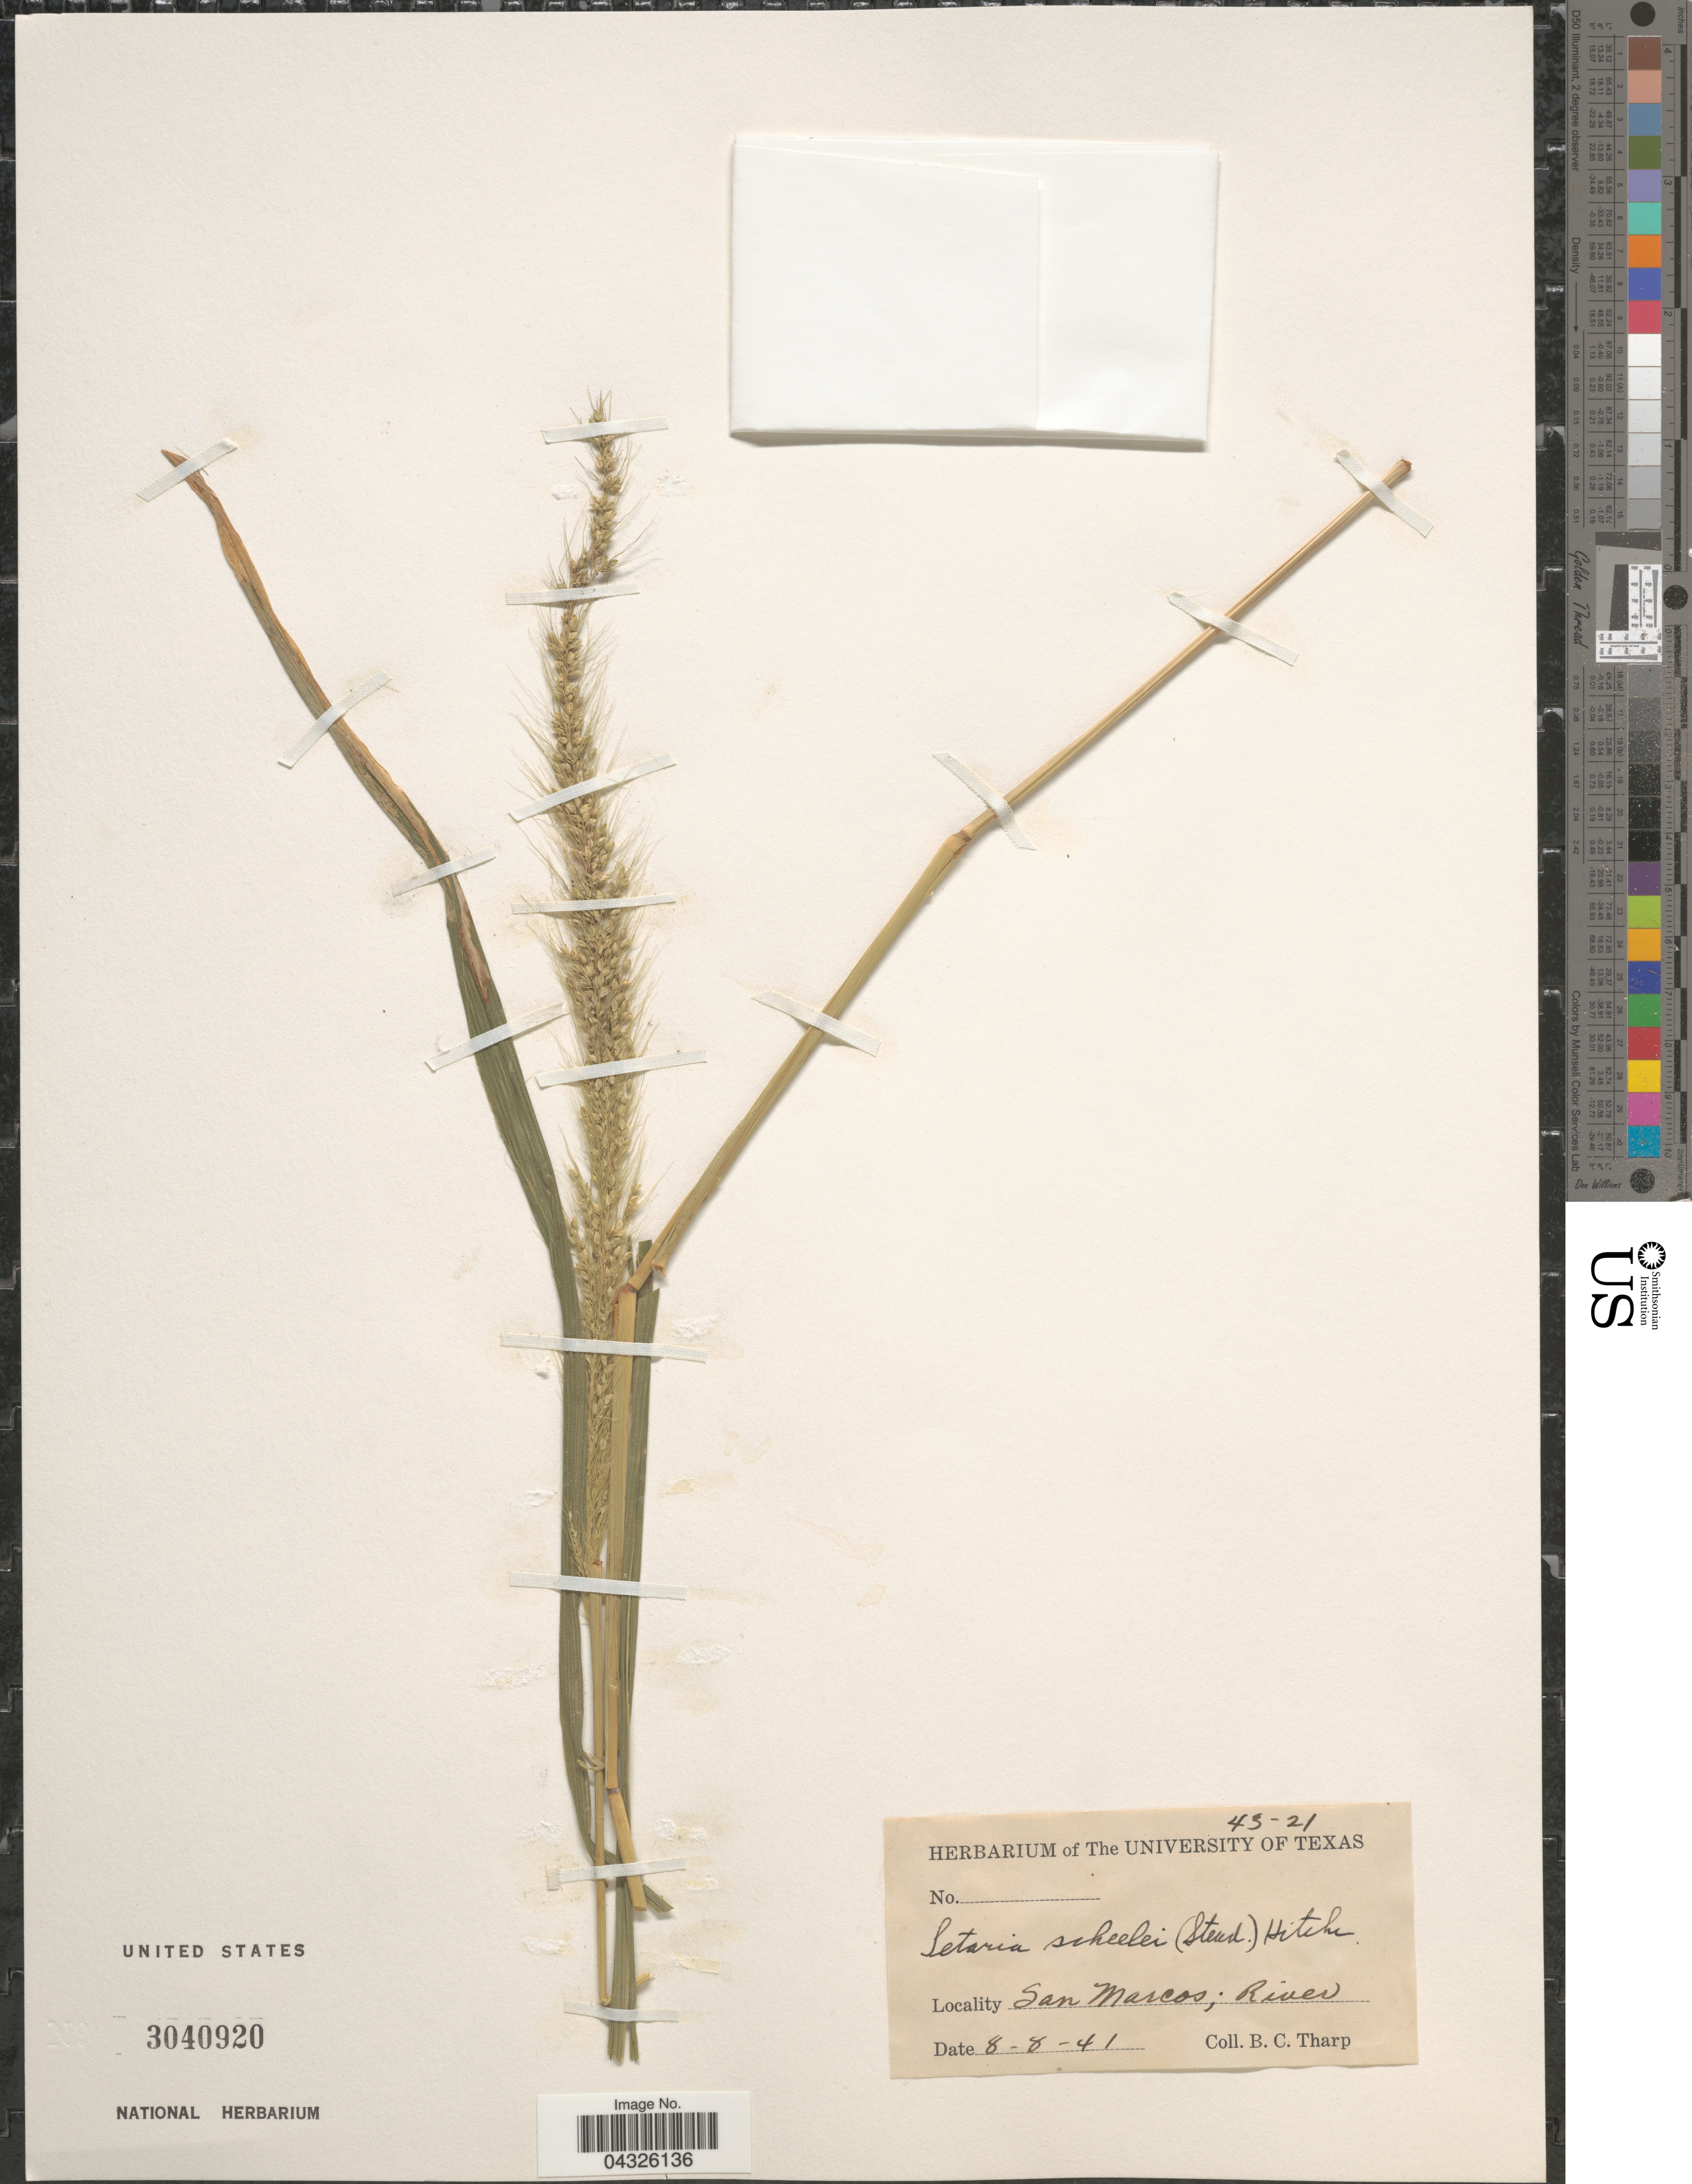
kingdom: Plantae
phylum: Tracheophyta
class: Liliopsida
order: Poales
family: Poaceae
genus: Setaria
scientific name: Setaria scheelei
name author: (Steud.) Hitchc.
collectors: B. C. Tharp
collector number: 43-21?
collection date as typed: Transcribed d/m/y: 8/8/41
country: United States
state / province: Texas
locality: San Marcos; River.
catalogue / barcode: US 3040920